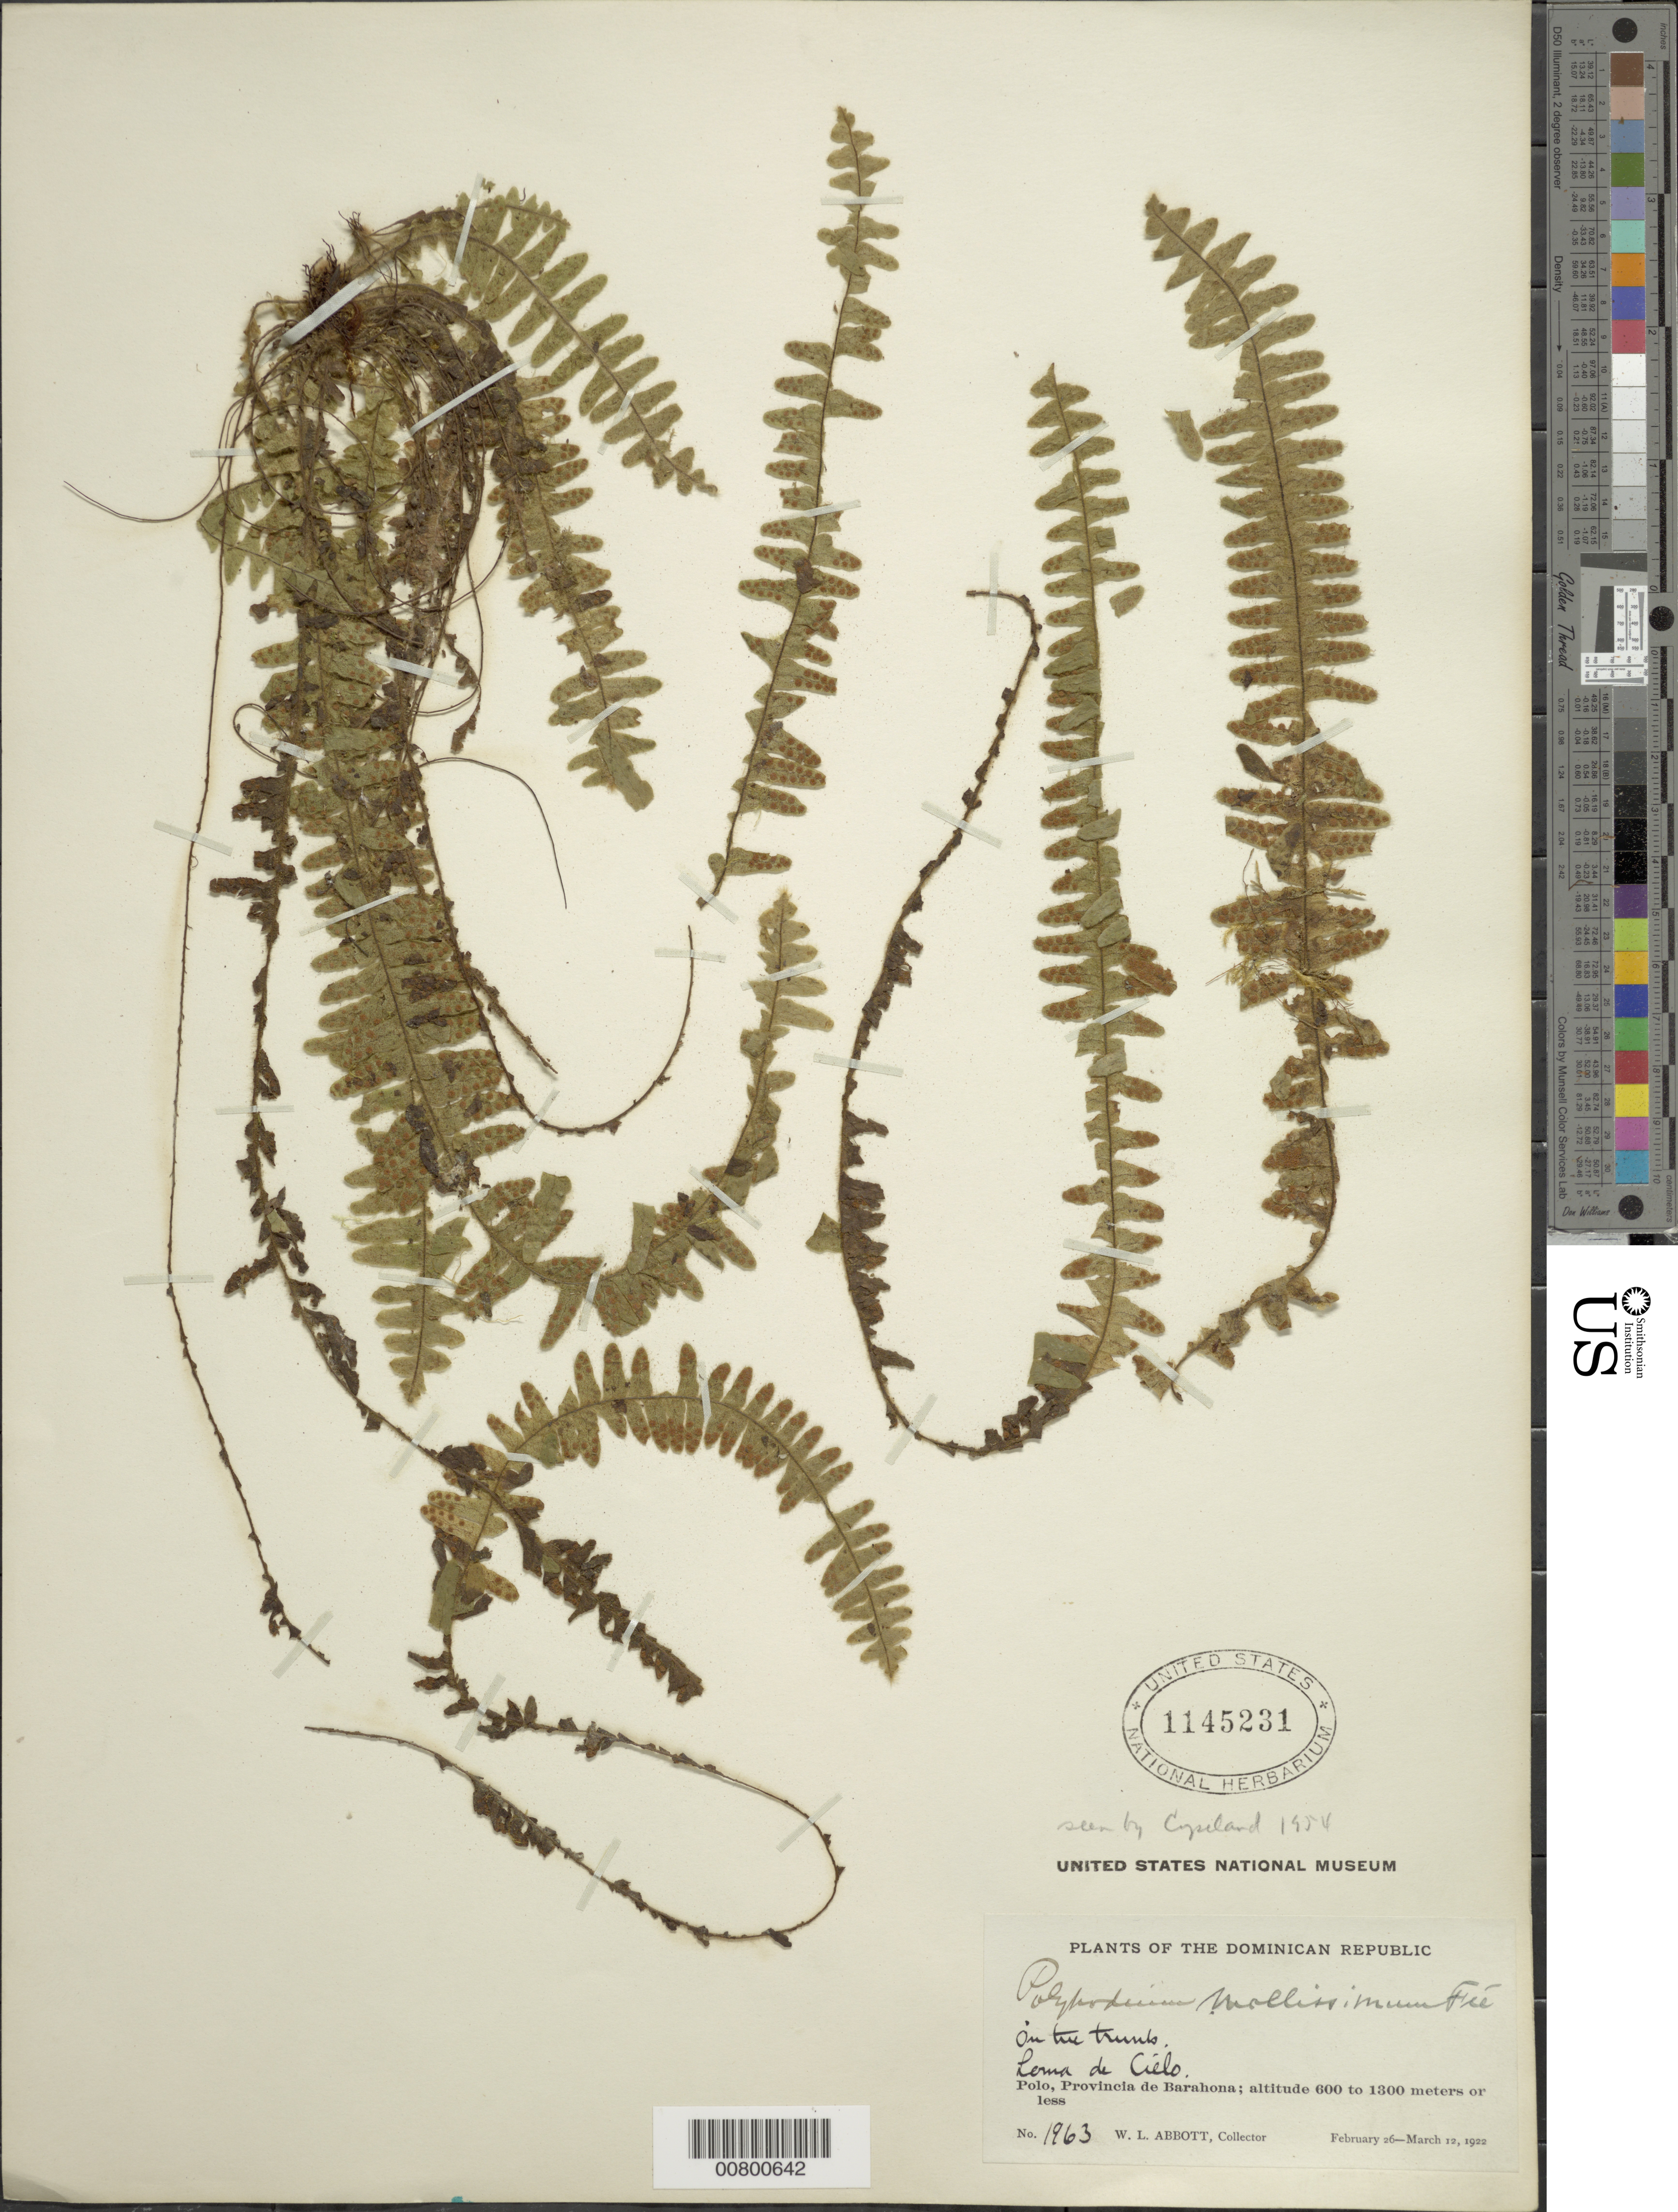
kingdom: Plantae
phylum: Tracheophyta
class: Polypodiopsida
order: Polypodiales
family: Polypodiaceae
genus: Alansmia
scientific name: Alansmia elastica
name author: (Bory ex Willd.) Moguel & M. Kessler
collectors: W. L. Abbott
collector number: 1963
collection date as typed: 26 Feb 1922 to 12 Mar 1922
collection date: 1922-02-26/1922-03-12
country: Dominican Republic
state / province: Barahona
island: Hispaniola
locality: polo, Loma de Cielo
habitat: On tree trunk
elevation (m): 600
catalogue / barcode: US 1145231